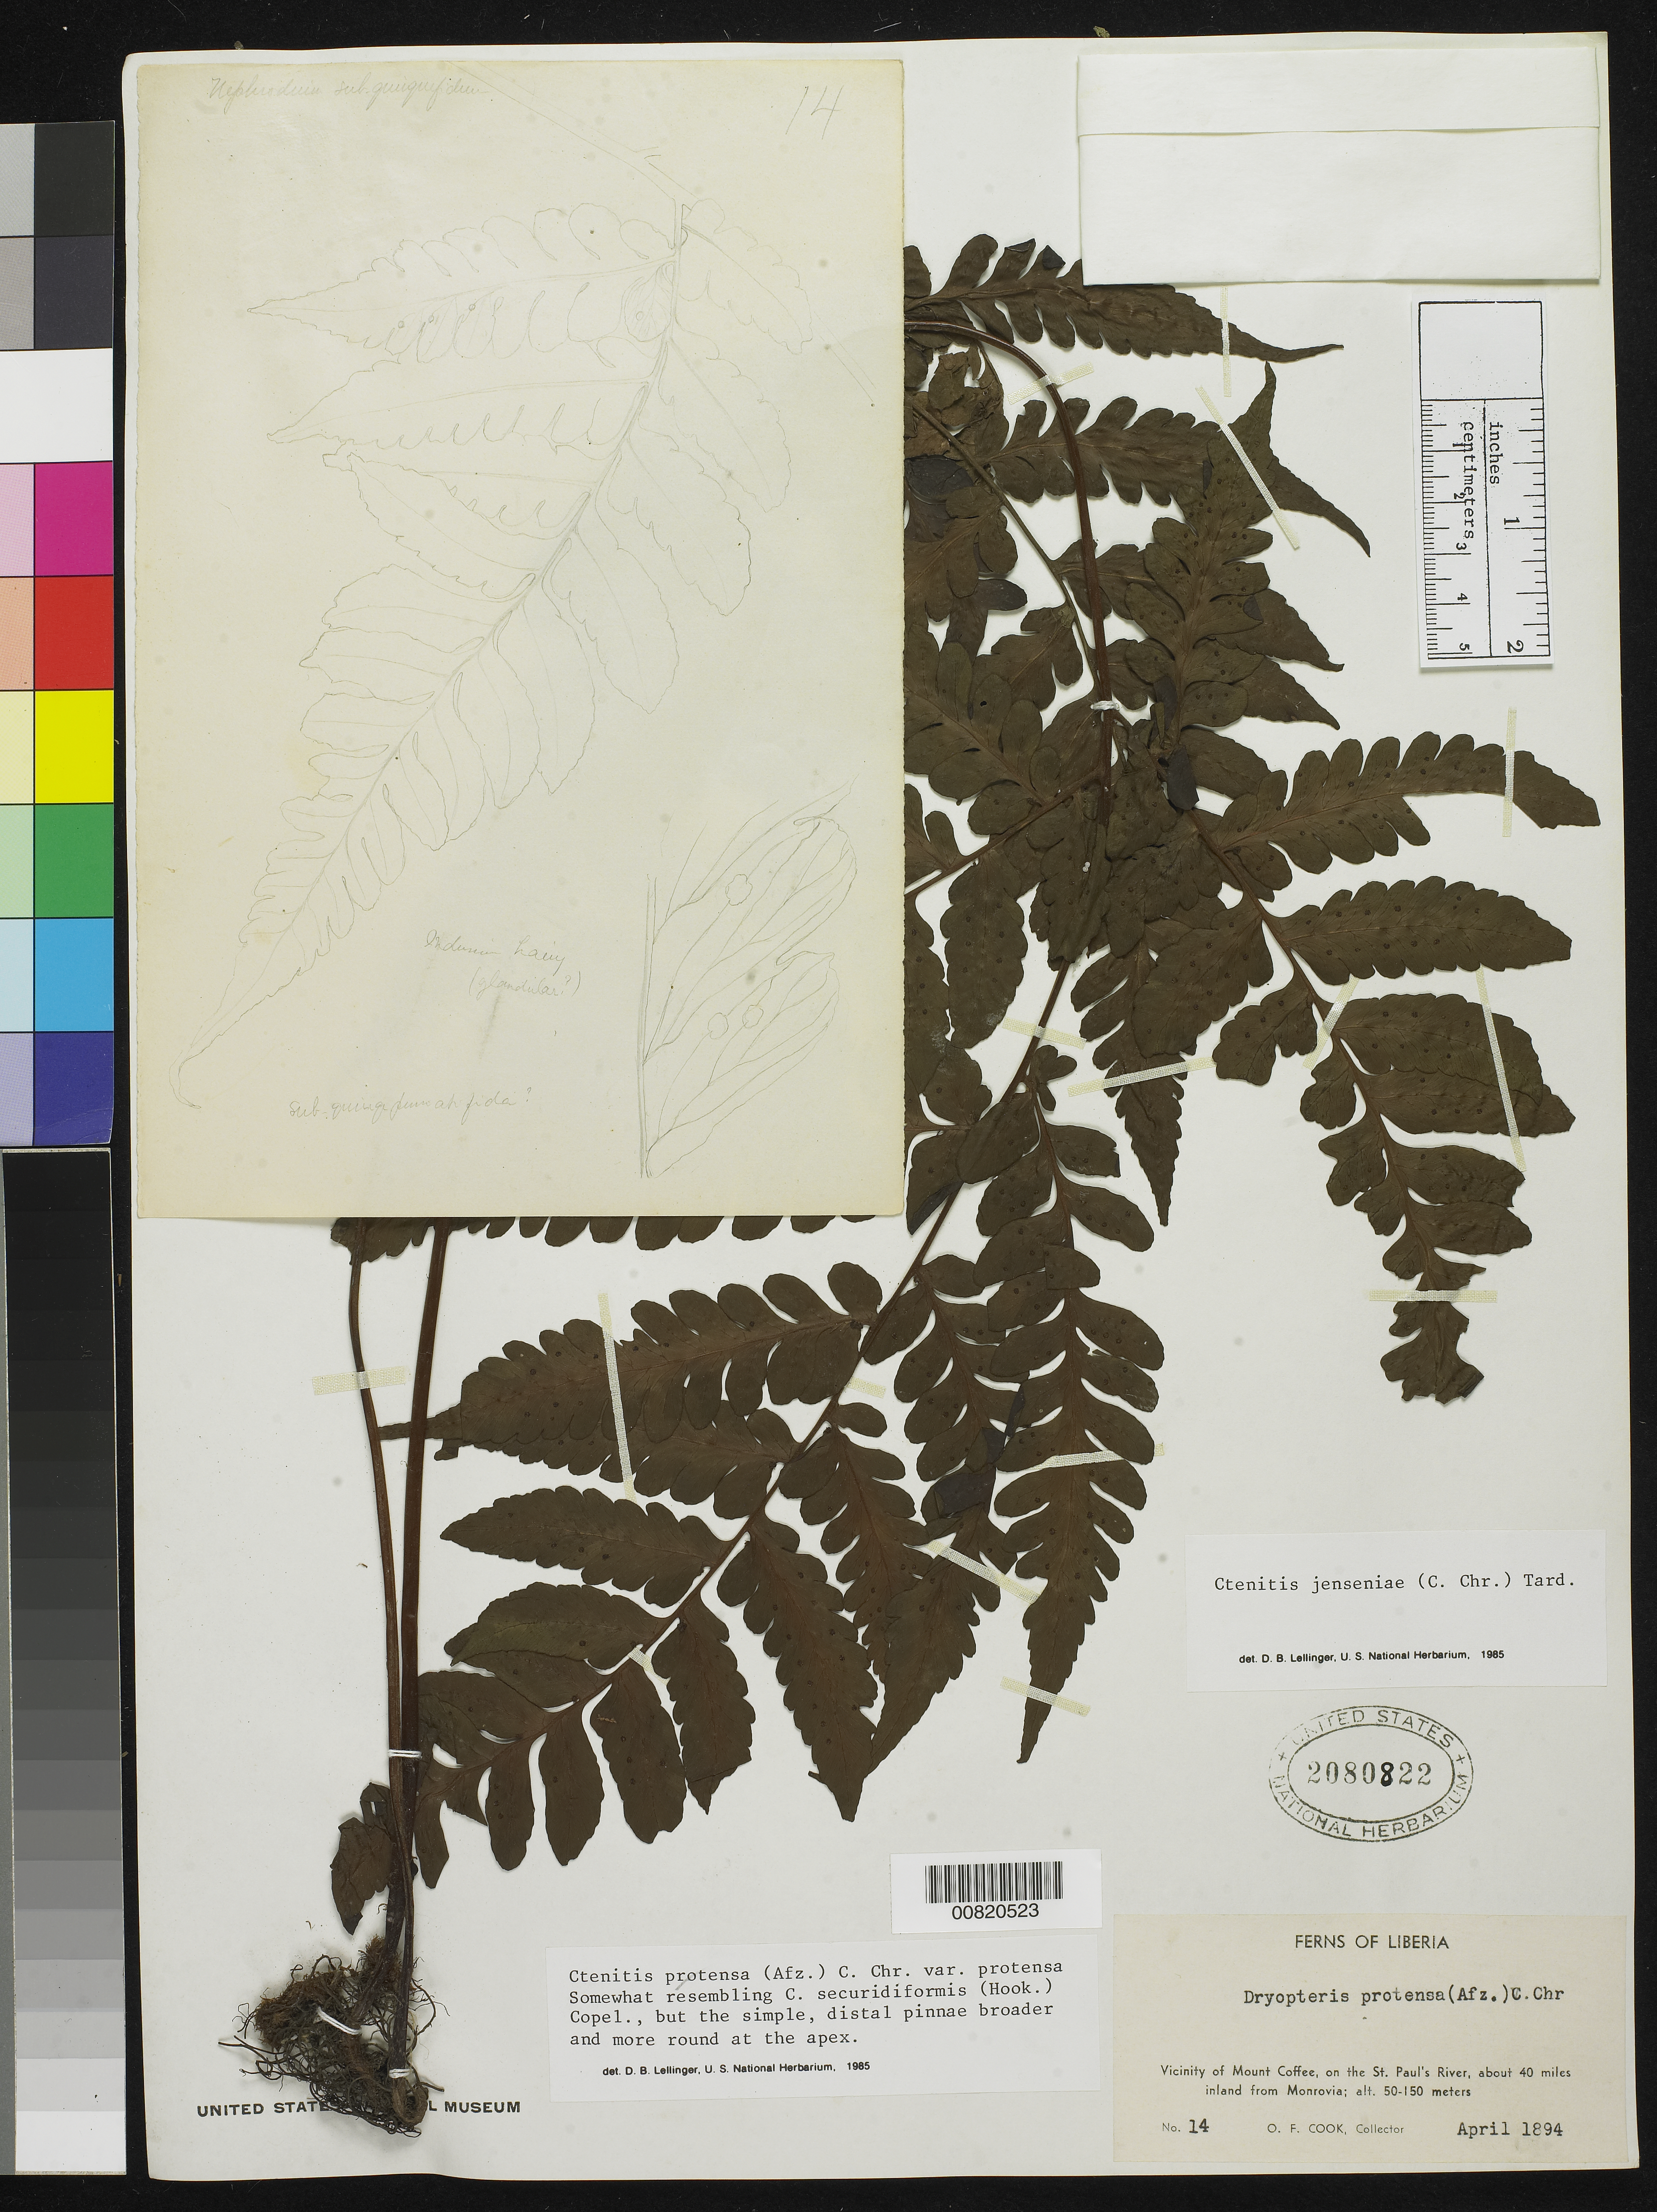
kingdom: Plantae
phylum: Tracheophyta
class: Polypodiopsida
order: Polypodiales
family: Tectariaceae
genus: Triplophyllum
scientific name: Triplophyllum jenseniae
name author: (C. Chr.)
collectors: O. F. Cook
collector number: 14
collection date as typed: Apr 1894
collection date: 1894-04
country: Liberia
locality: Vicinity of Mt. Coffee, on the St. Paul's River, about 40 miles inland from Monrovia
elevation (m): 50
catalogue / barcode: US 2080822